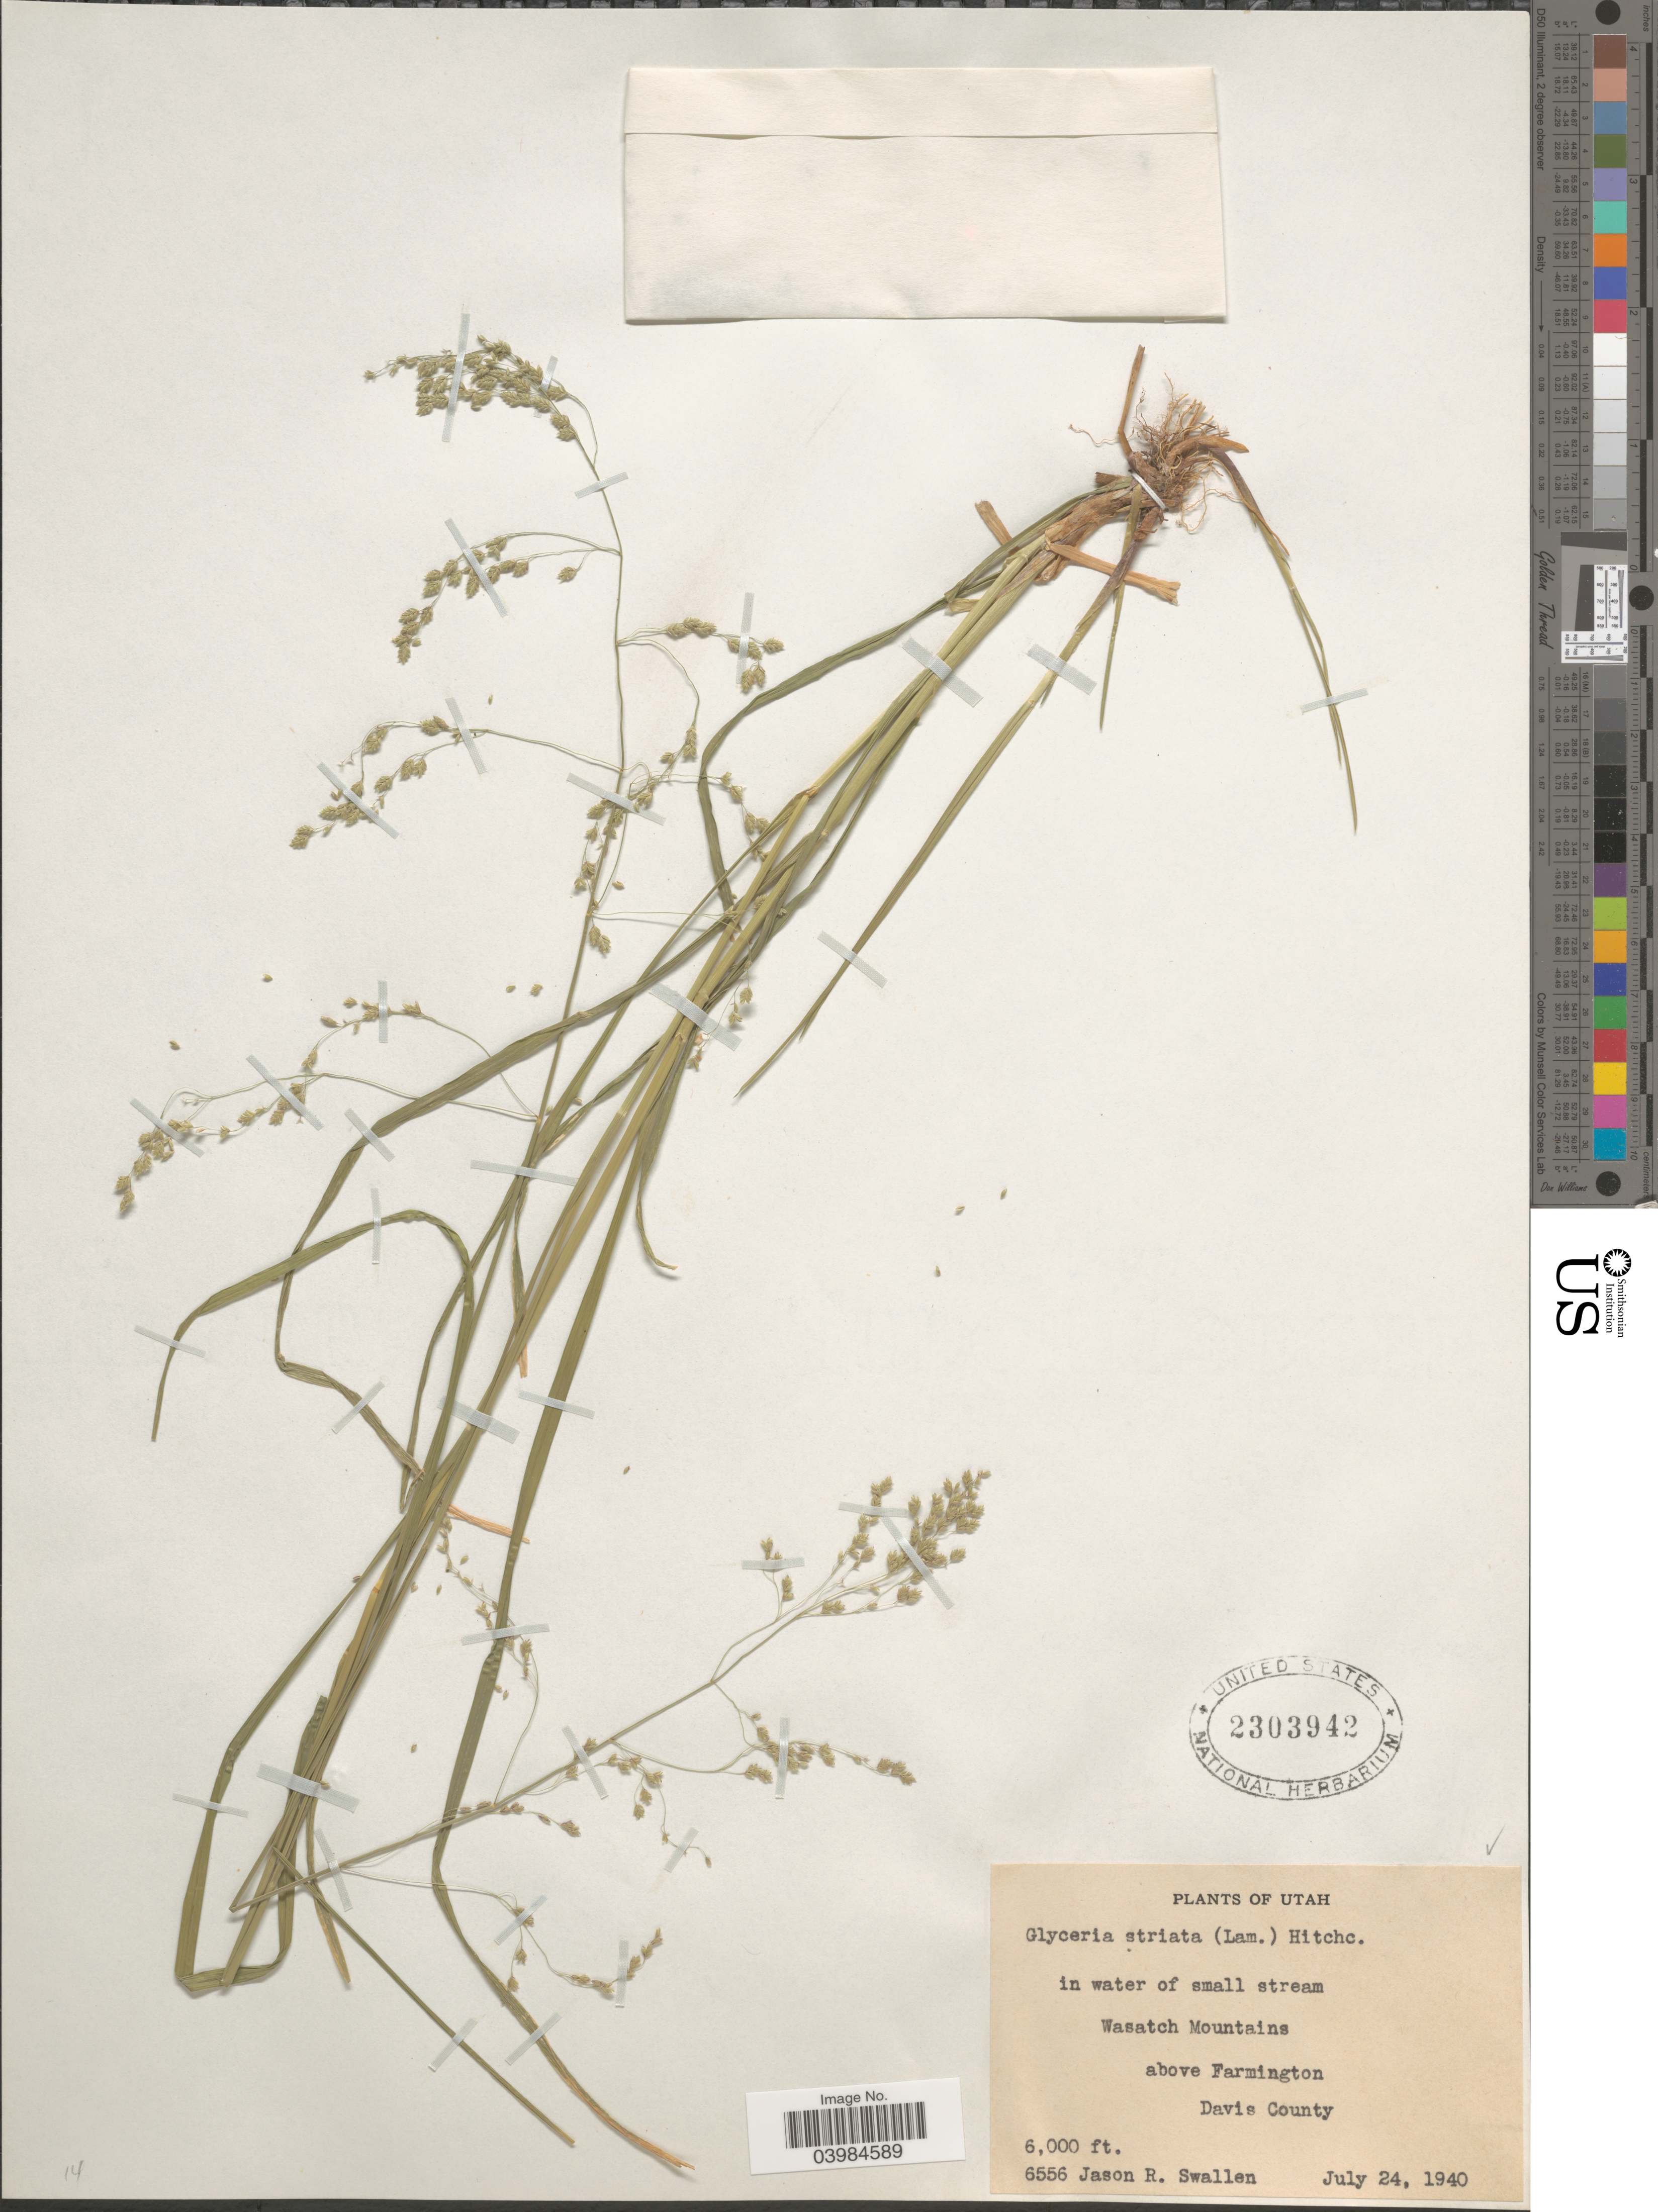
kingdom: Plantae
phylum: Tracheophyta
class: Liliopsida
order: Poales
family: Poaceae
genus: Glyceria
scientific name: Glyceria striata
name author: (Lam.) Hitchc.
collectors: J. R. Swallen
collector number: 6556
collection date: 1940-07-24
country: United States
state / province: Utah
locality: In water of small stream Wasatch Mountains above Farmington Davis County.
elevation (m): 1829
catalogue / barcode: US 2303942